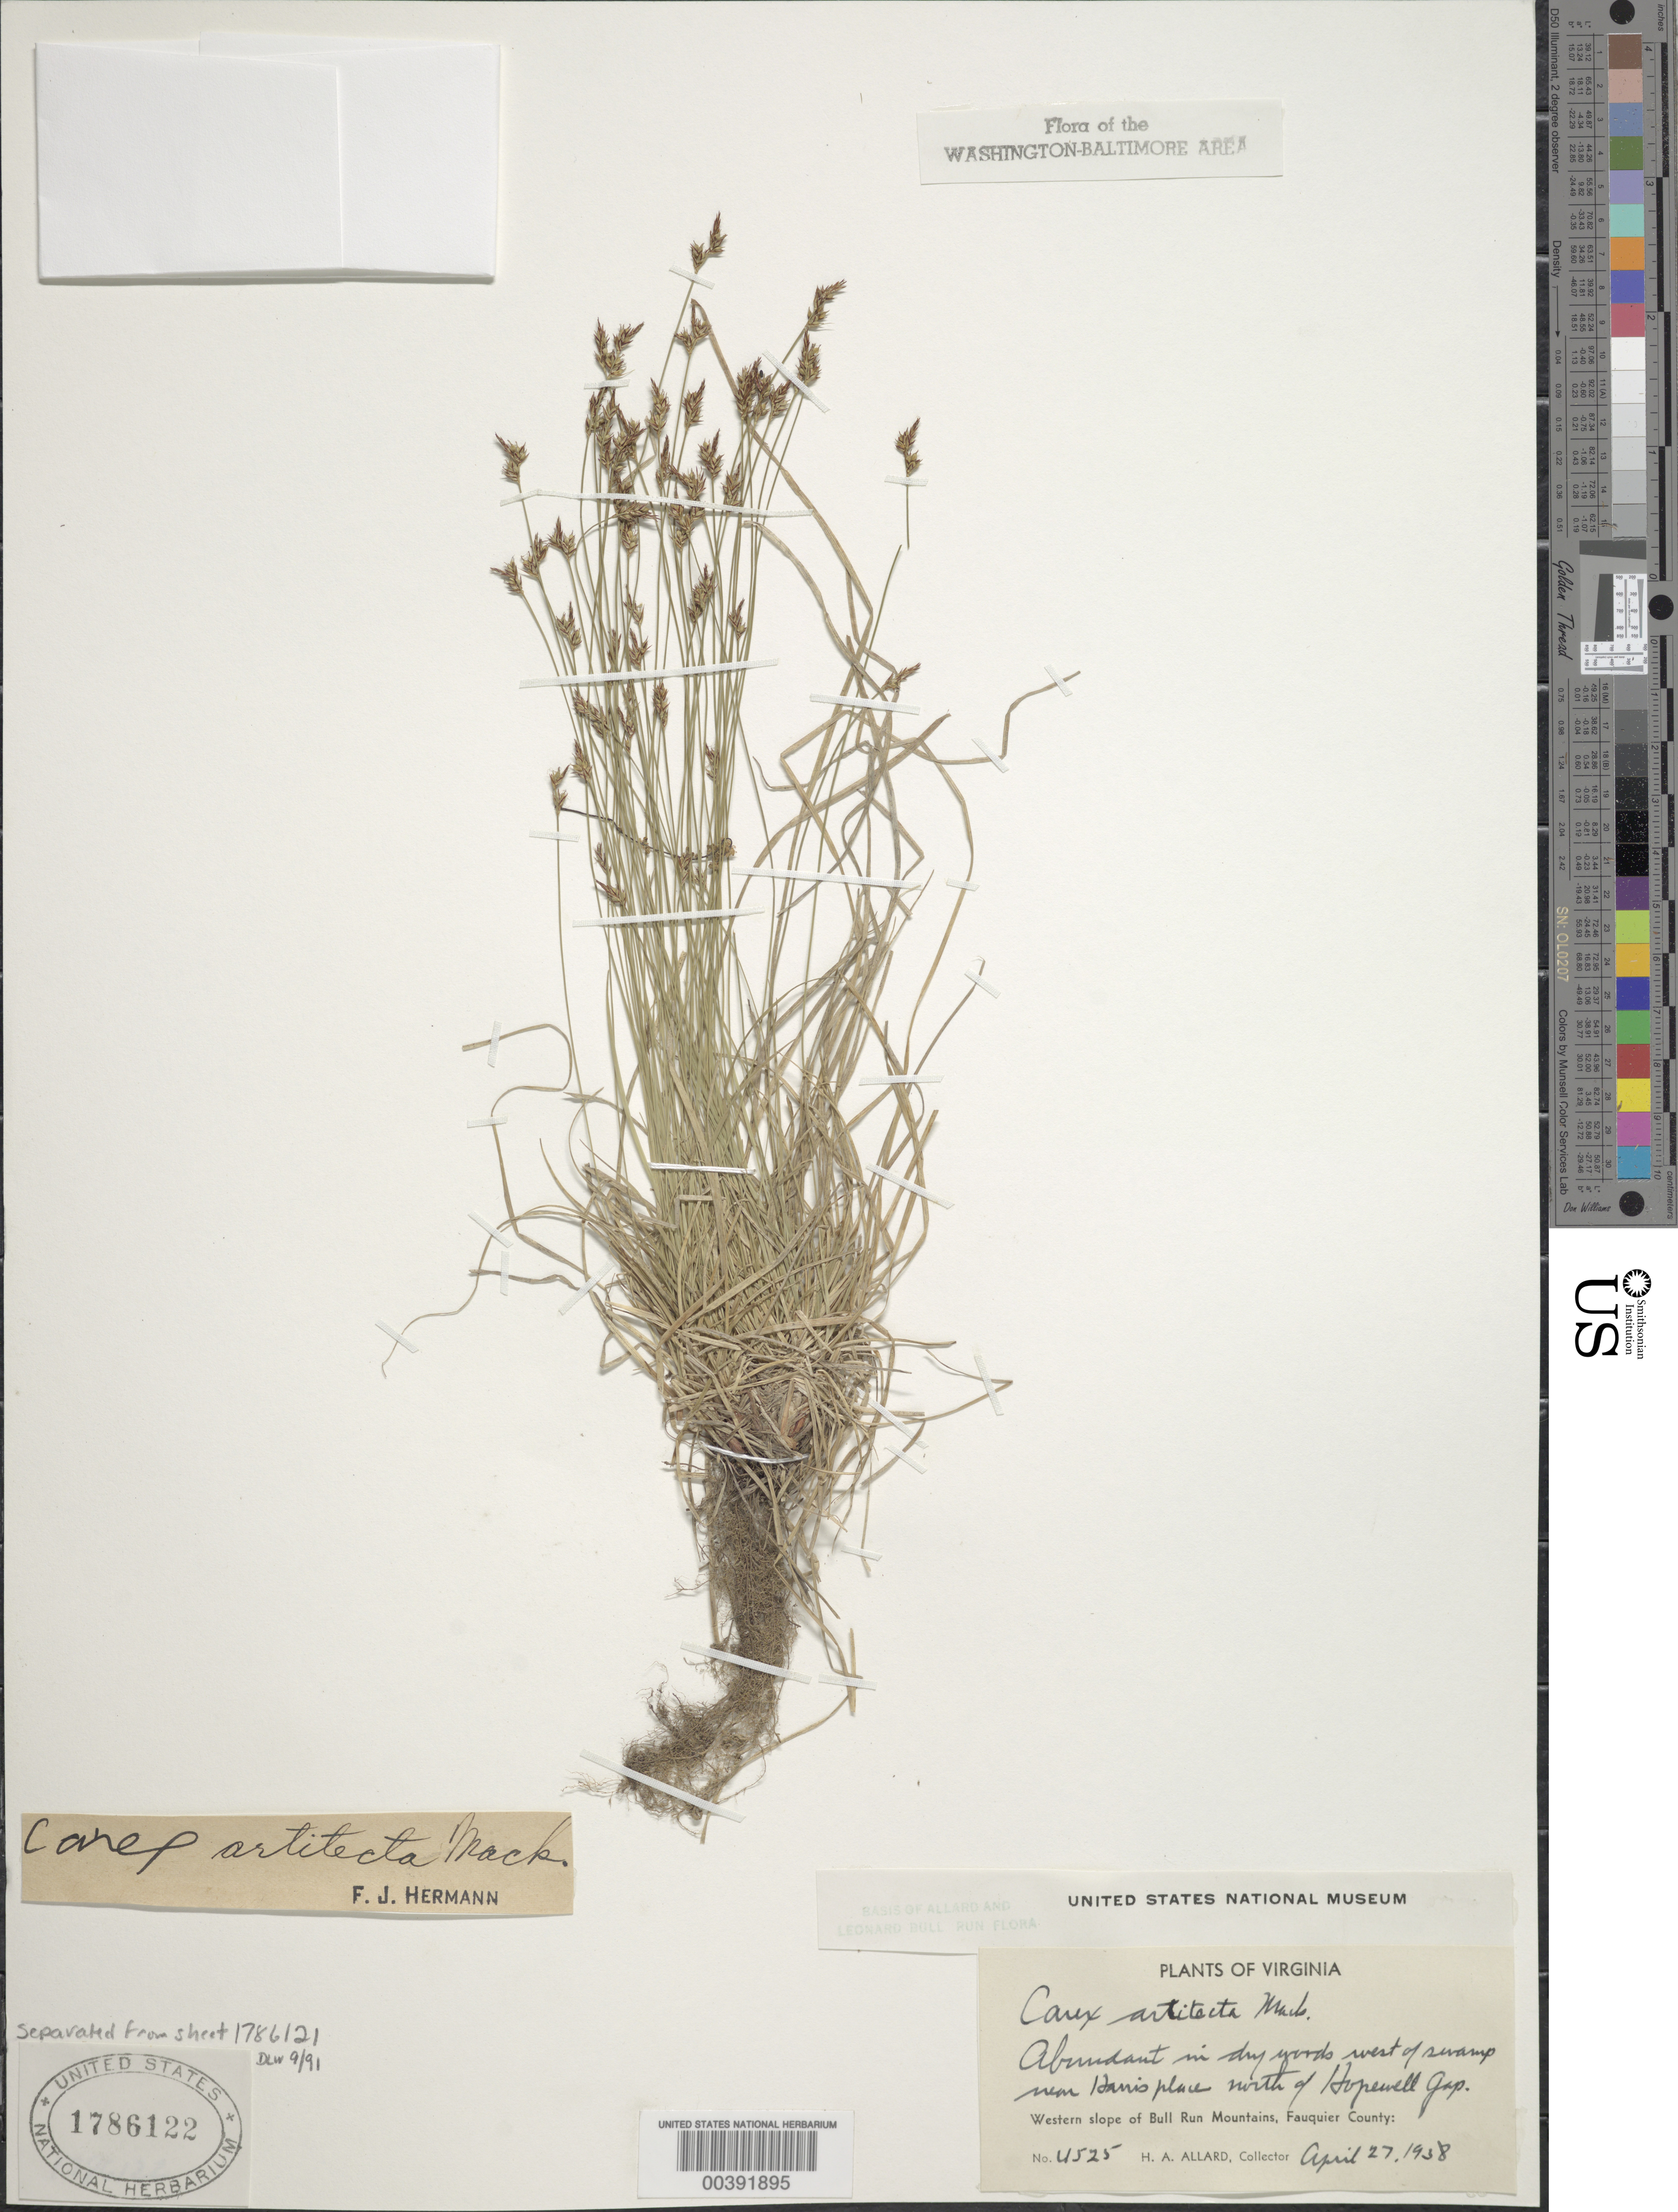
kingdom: Plantae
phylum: Tracheophyta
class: Liliopsida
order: Poales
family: Cyperaceae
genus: Carex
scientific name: Carex albicans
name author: Willd. ex Spreng.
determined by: Shetler, Stanwyn G., (US), NMNH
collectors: H. A. Allard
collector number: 4525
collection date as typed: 27 Apr 1938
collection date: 1938-04-27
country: United States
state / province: Virginia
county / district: Fauquier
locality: North of Hopewell Gap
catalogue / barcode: US 1786122